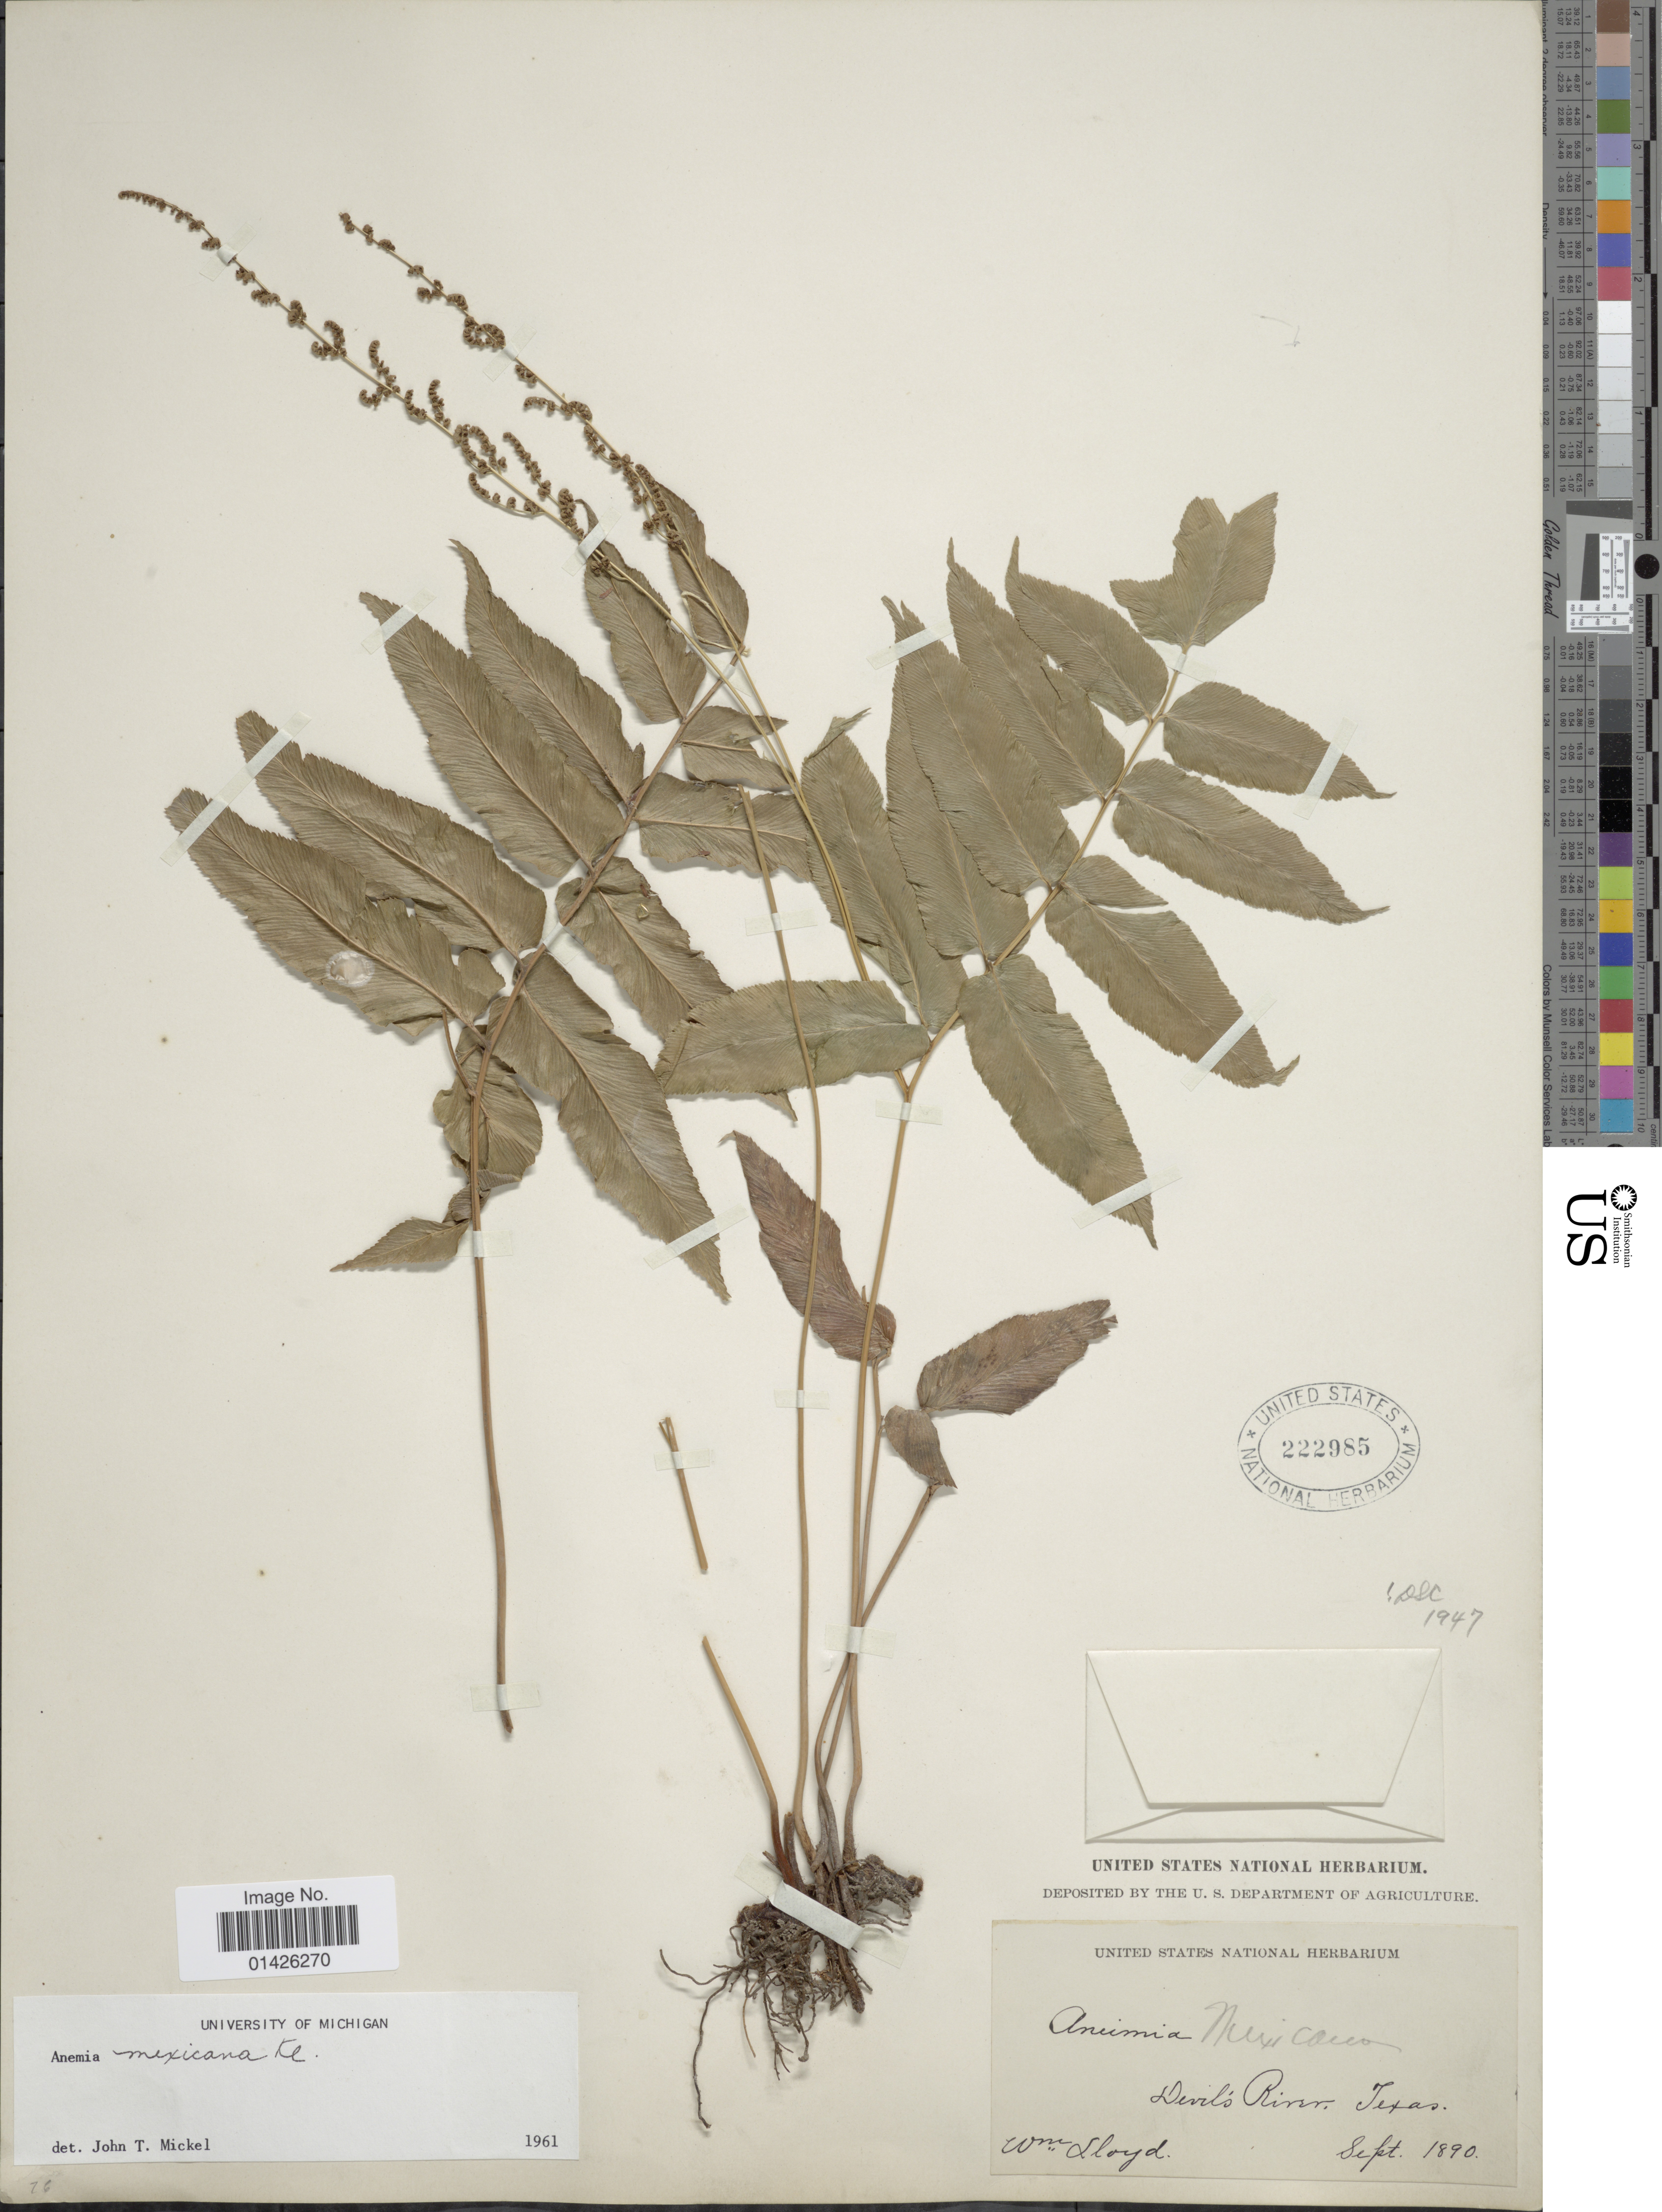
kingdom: Plantae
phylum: Tracheophyta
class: Polypodiopsida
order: Schizaeales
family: Anemiaceae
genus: Anemia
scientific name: Anemia mexicana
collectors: W. M. Lloyd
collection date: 1890-09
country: United States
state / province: Texas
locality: Devils River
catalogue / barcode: US 222985